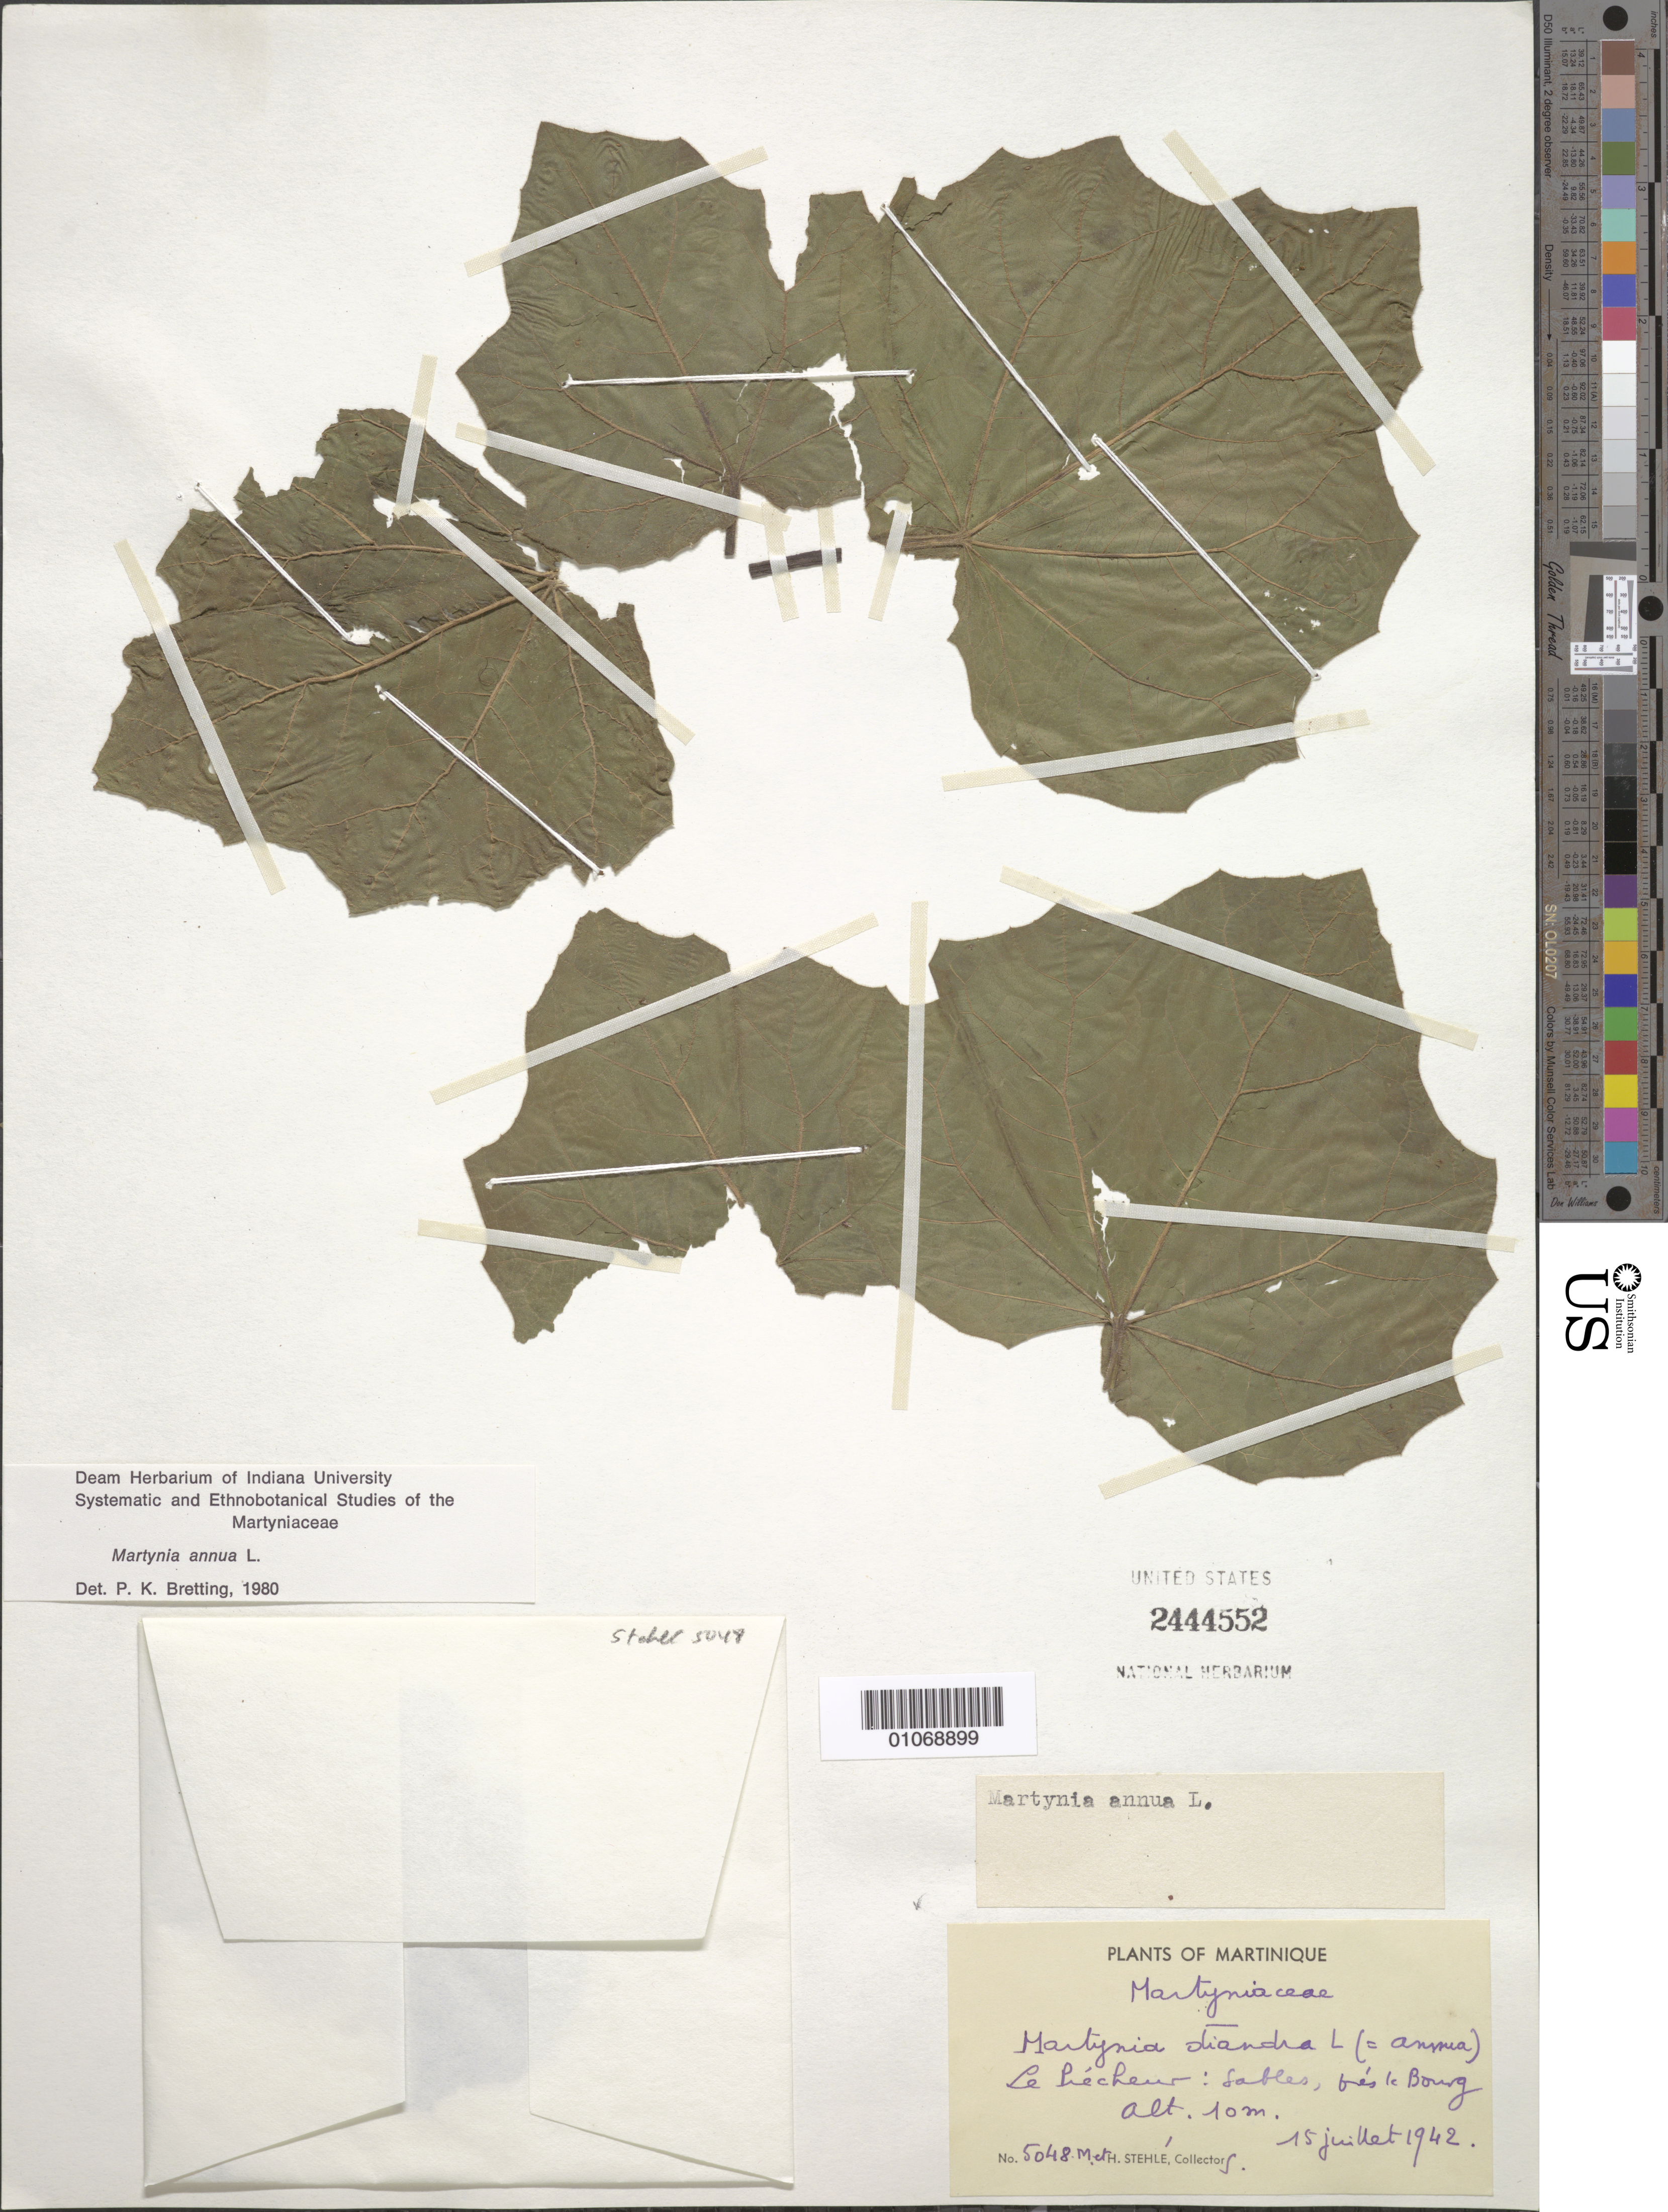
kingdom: Plantae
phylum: Tracheophyta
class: Magnoliopsida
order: Lamiales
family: Martyniaceae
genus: Martynia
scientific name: Martynia annua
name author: L.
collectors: H. Stehlé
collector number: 5048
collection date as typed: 15 Jul 1942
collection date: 1942-07-15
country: Martinique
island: Martinique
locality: Le Precheur: sands, near the Bourg?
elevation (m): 10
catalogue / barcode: US 2444552